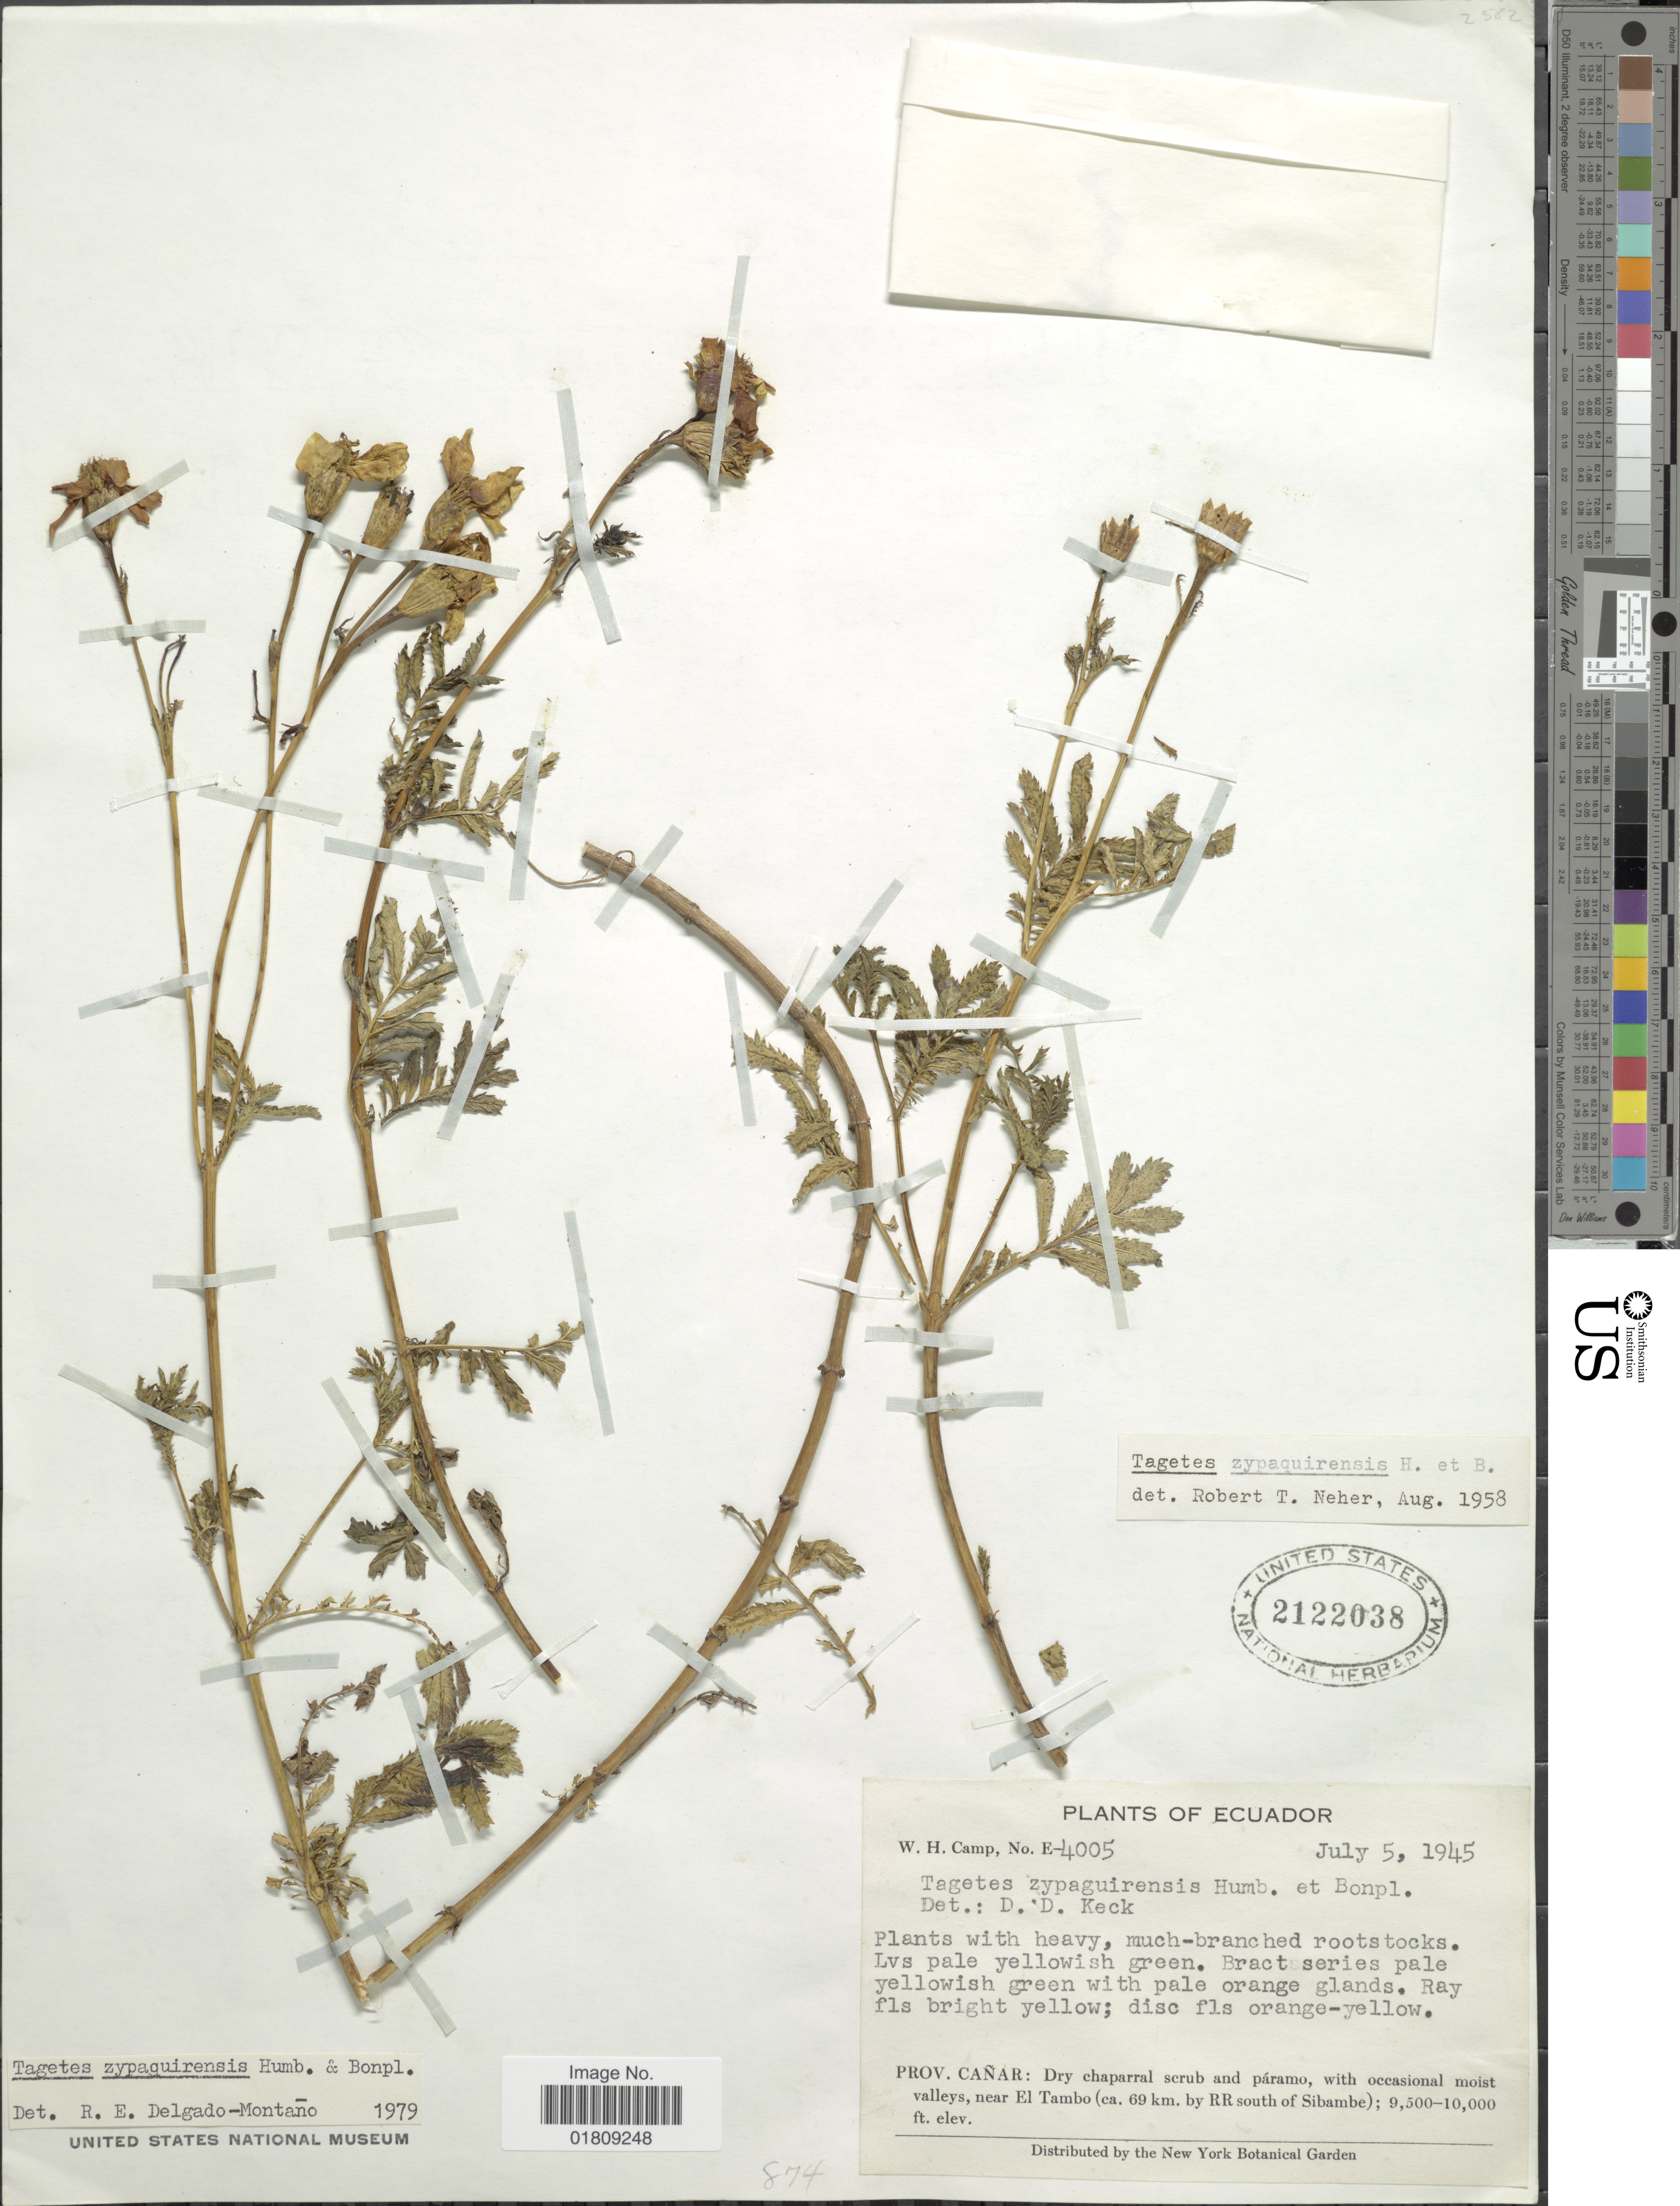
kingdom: Plantae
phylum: Tracheophyta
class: Magnoliopsida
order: Asterales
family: Asteraceae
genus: Tagetes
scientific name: Tagetes zypaquirensis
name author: Humb. & Bonpl.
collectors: W. H. Camp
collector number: E-4005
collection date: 1945-07-05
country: Ecuador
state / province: Cañar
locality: Near El Tambo (ca 69 km by RR south of Sibambe)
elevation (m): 2896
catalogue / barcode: US 2122038